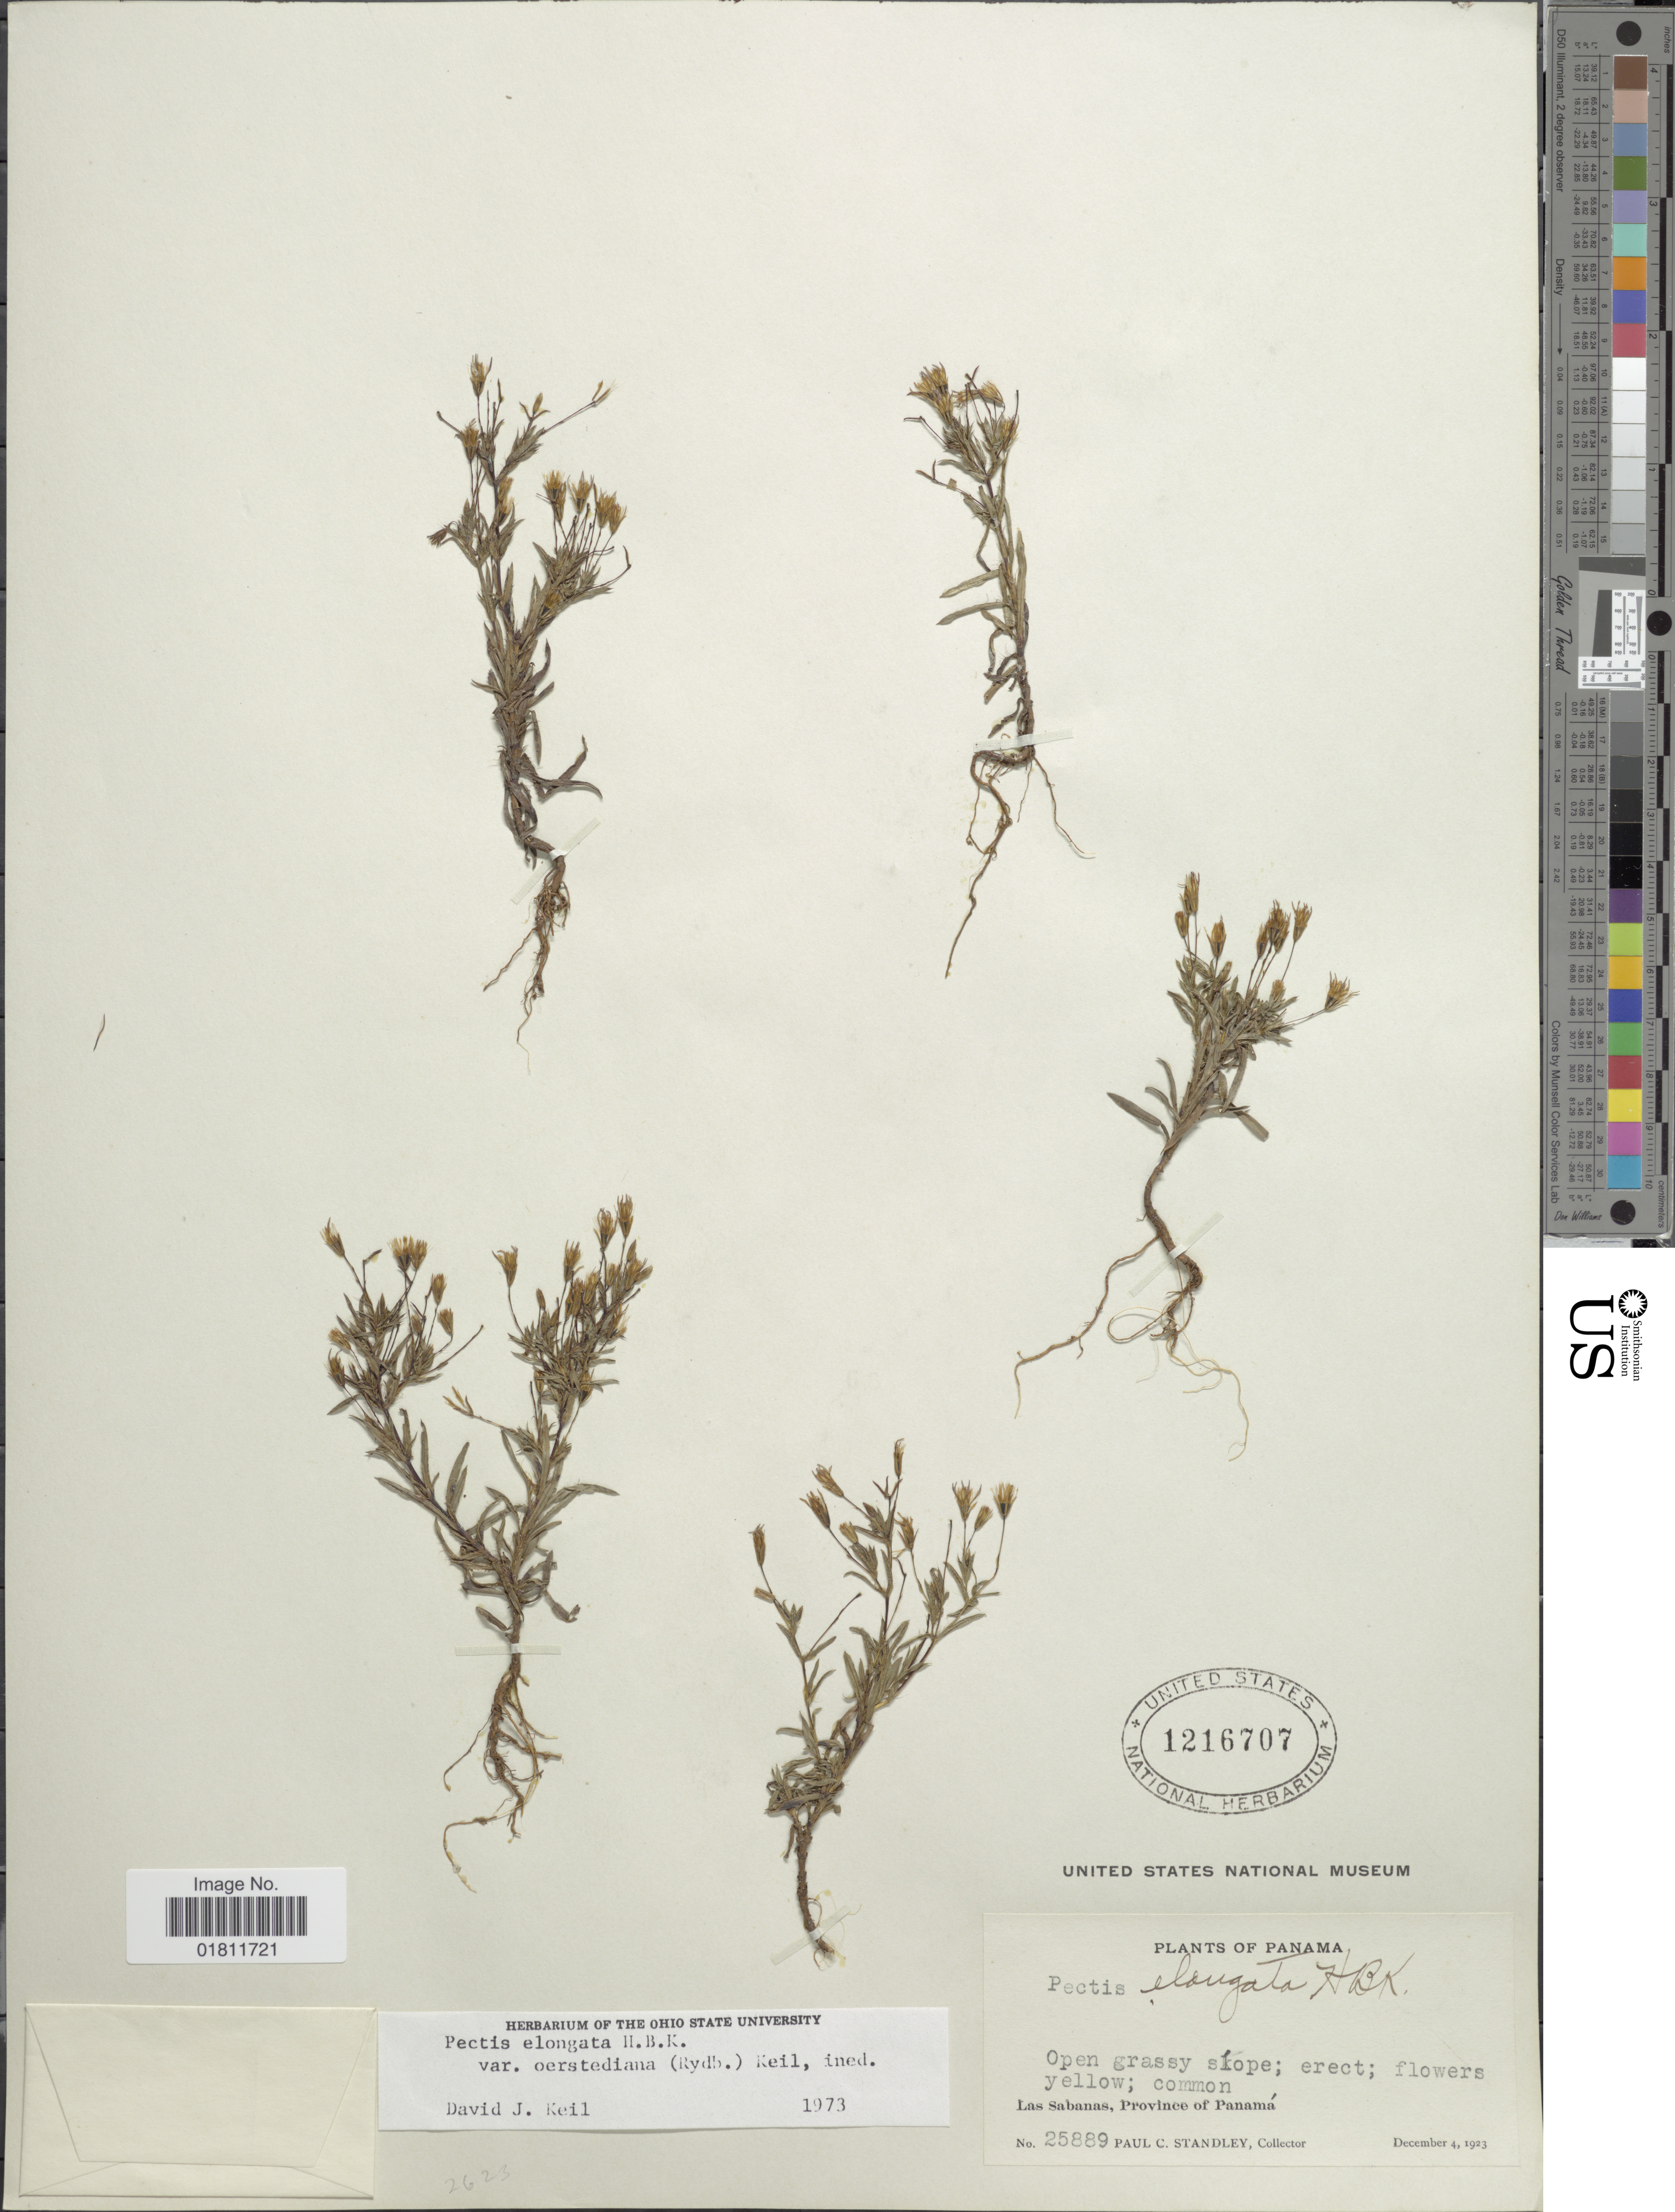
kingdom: Plantae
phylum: Tracheophyta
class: Magnoliopsida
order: Asterales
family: Asteraceae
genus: Pectis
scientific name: Pectis elongata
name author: Kunth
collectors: P. C. Standley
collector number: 25889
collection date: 1923-12-04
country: Panama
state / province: Panamá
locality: Las Sabanas.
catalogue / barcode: US 1216707